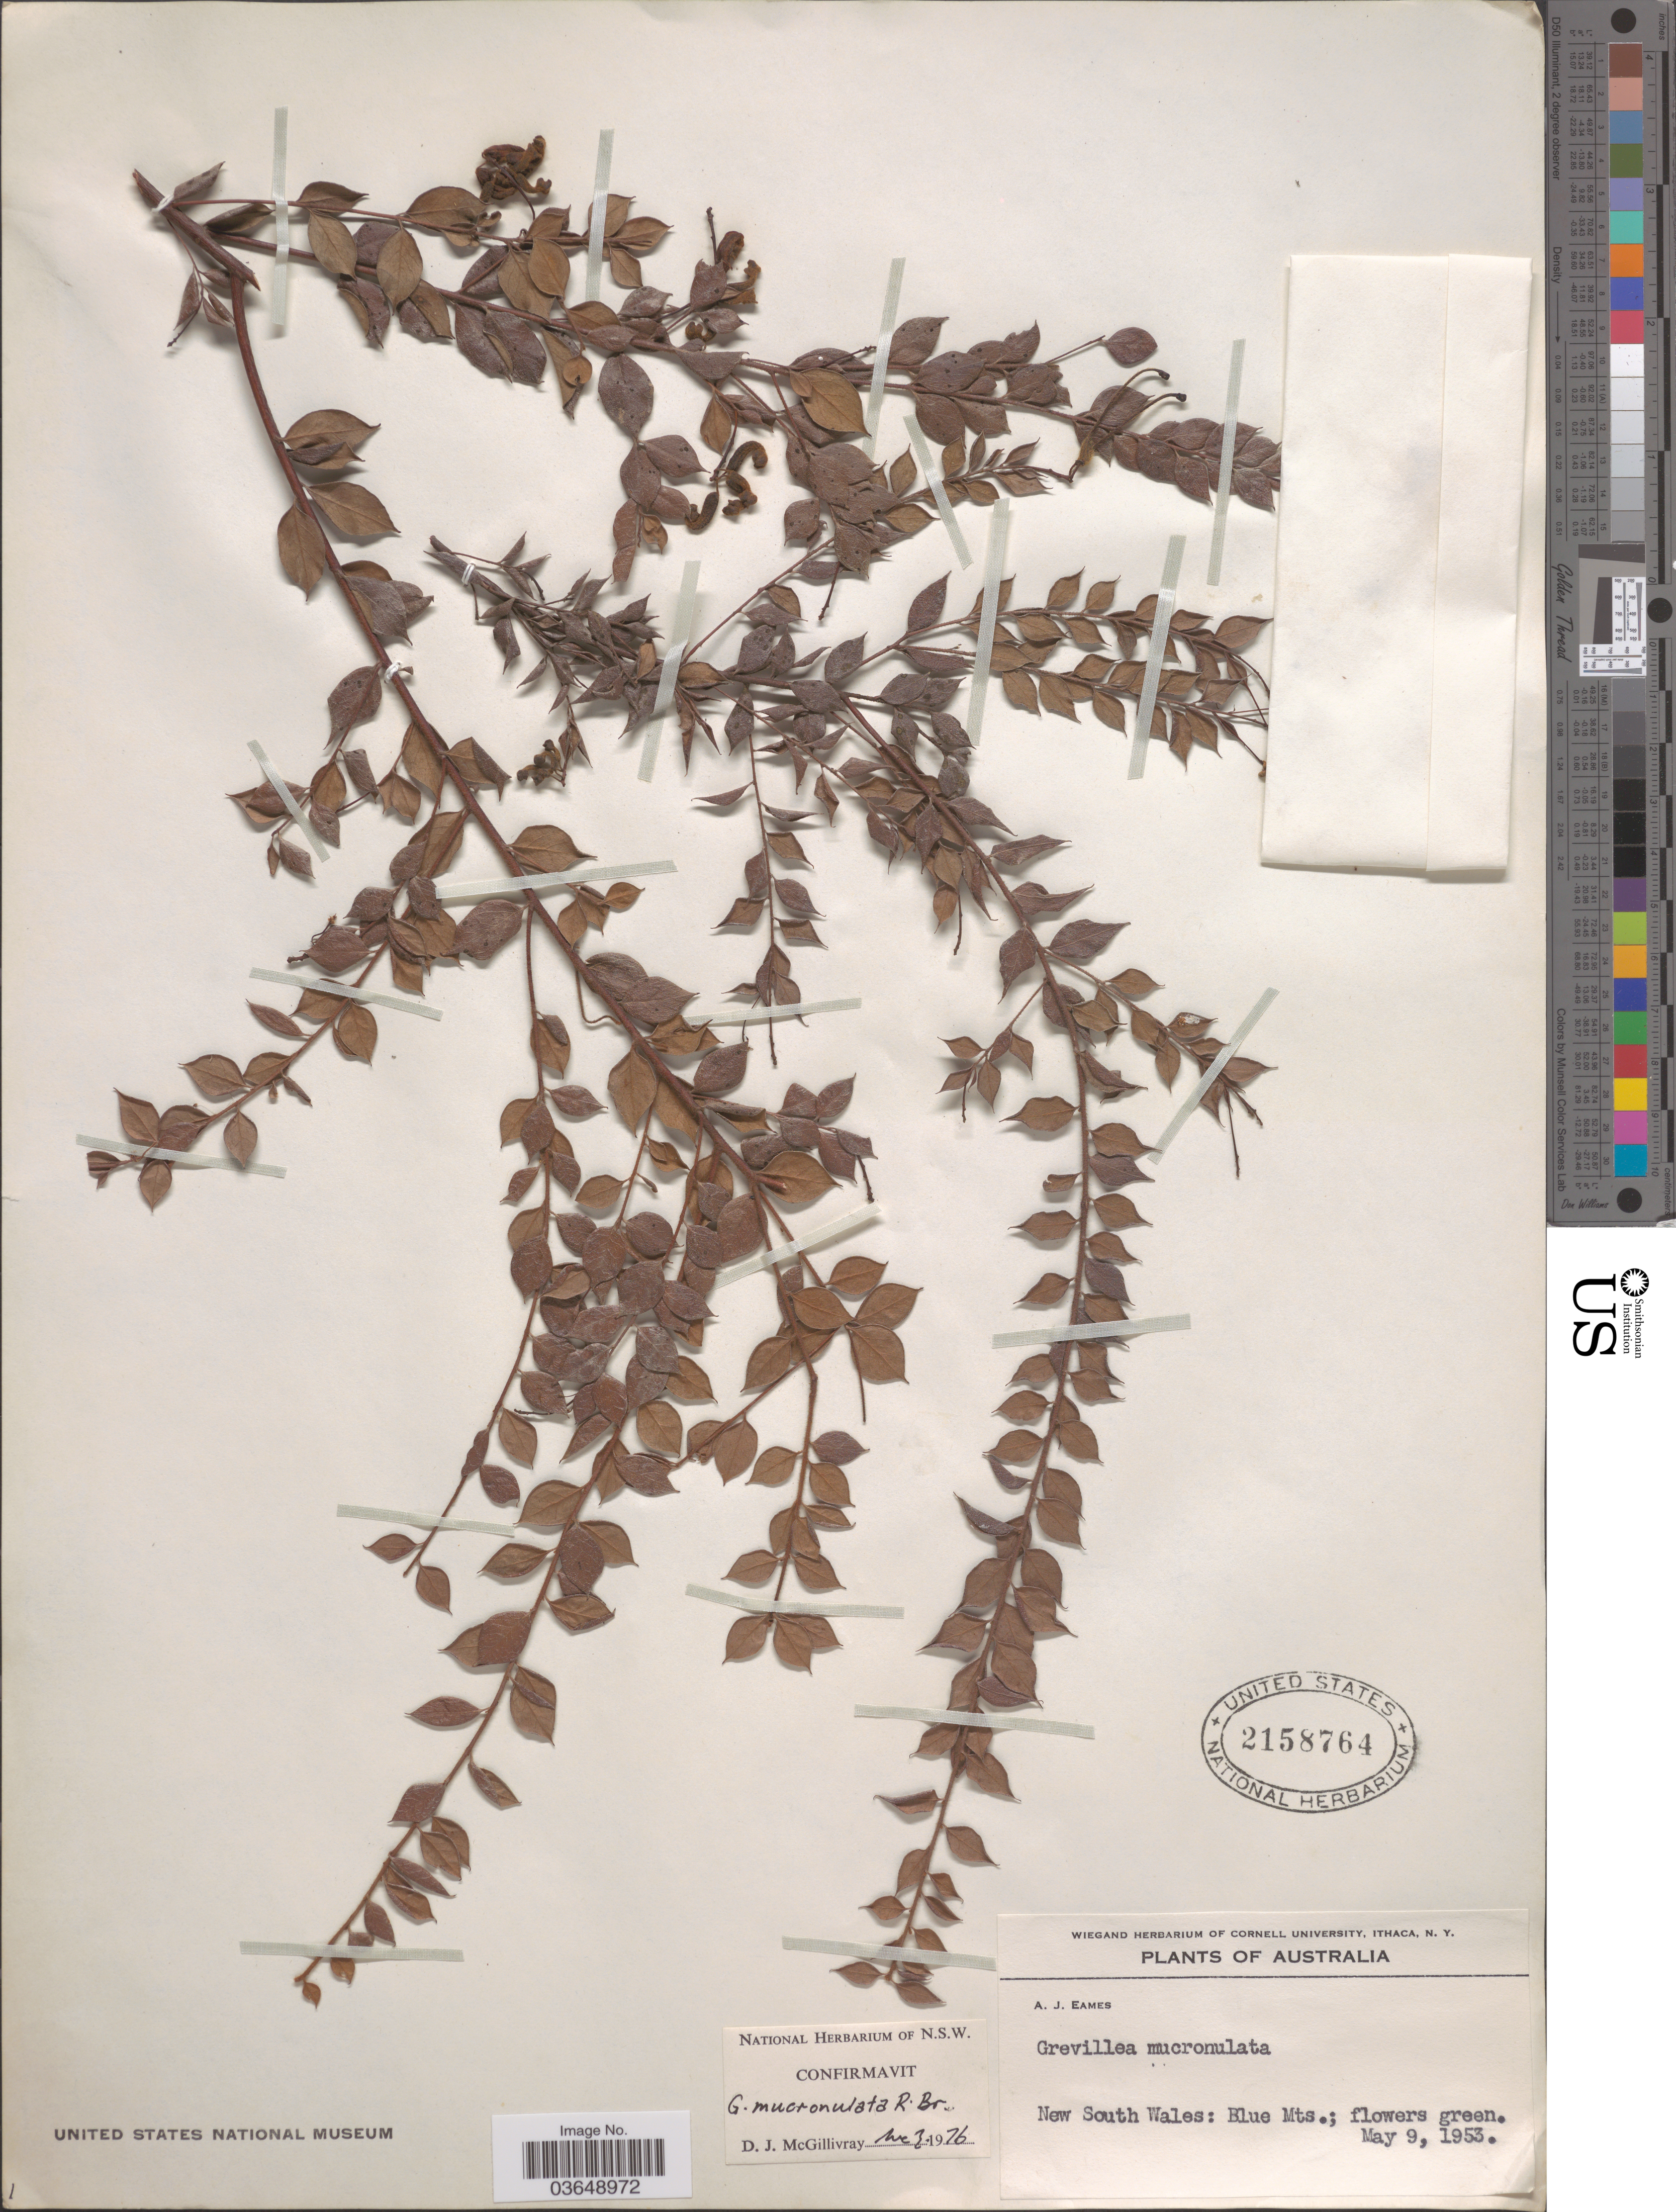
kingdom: Plantae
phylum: Tracheophyta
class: Magnoliopsida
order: Proteales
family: Proteaceae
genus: Grevillea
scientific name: Grevillea mucronulata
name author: R. Br.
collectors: A. J. Eames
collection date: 1953-05-09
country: Australia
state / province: New South Wales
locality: Blue Mts.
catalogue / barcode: US 2158764